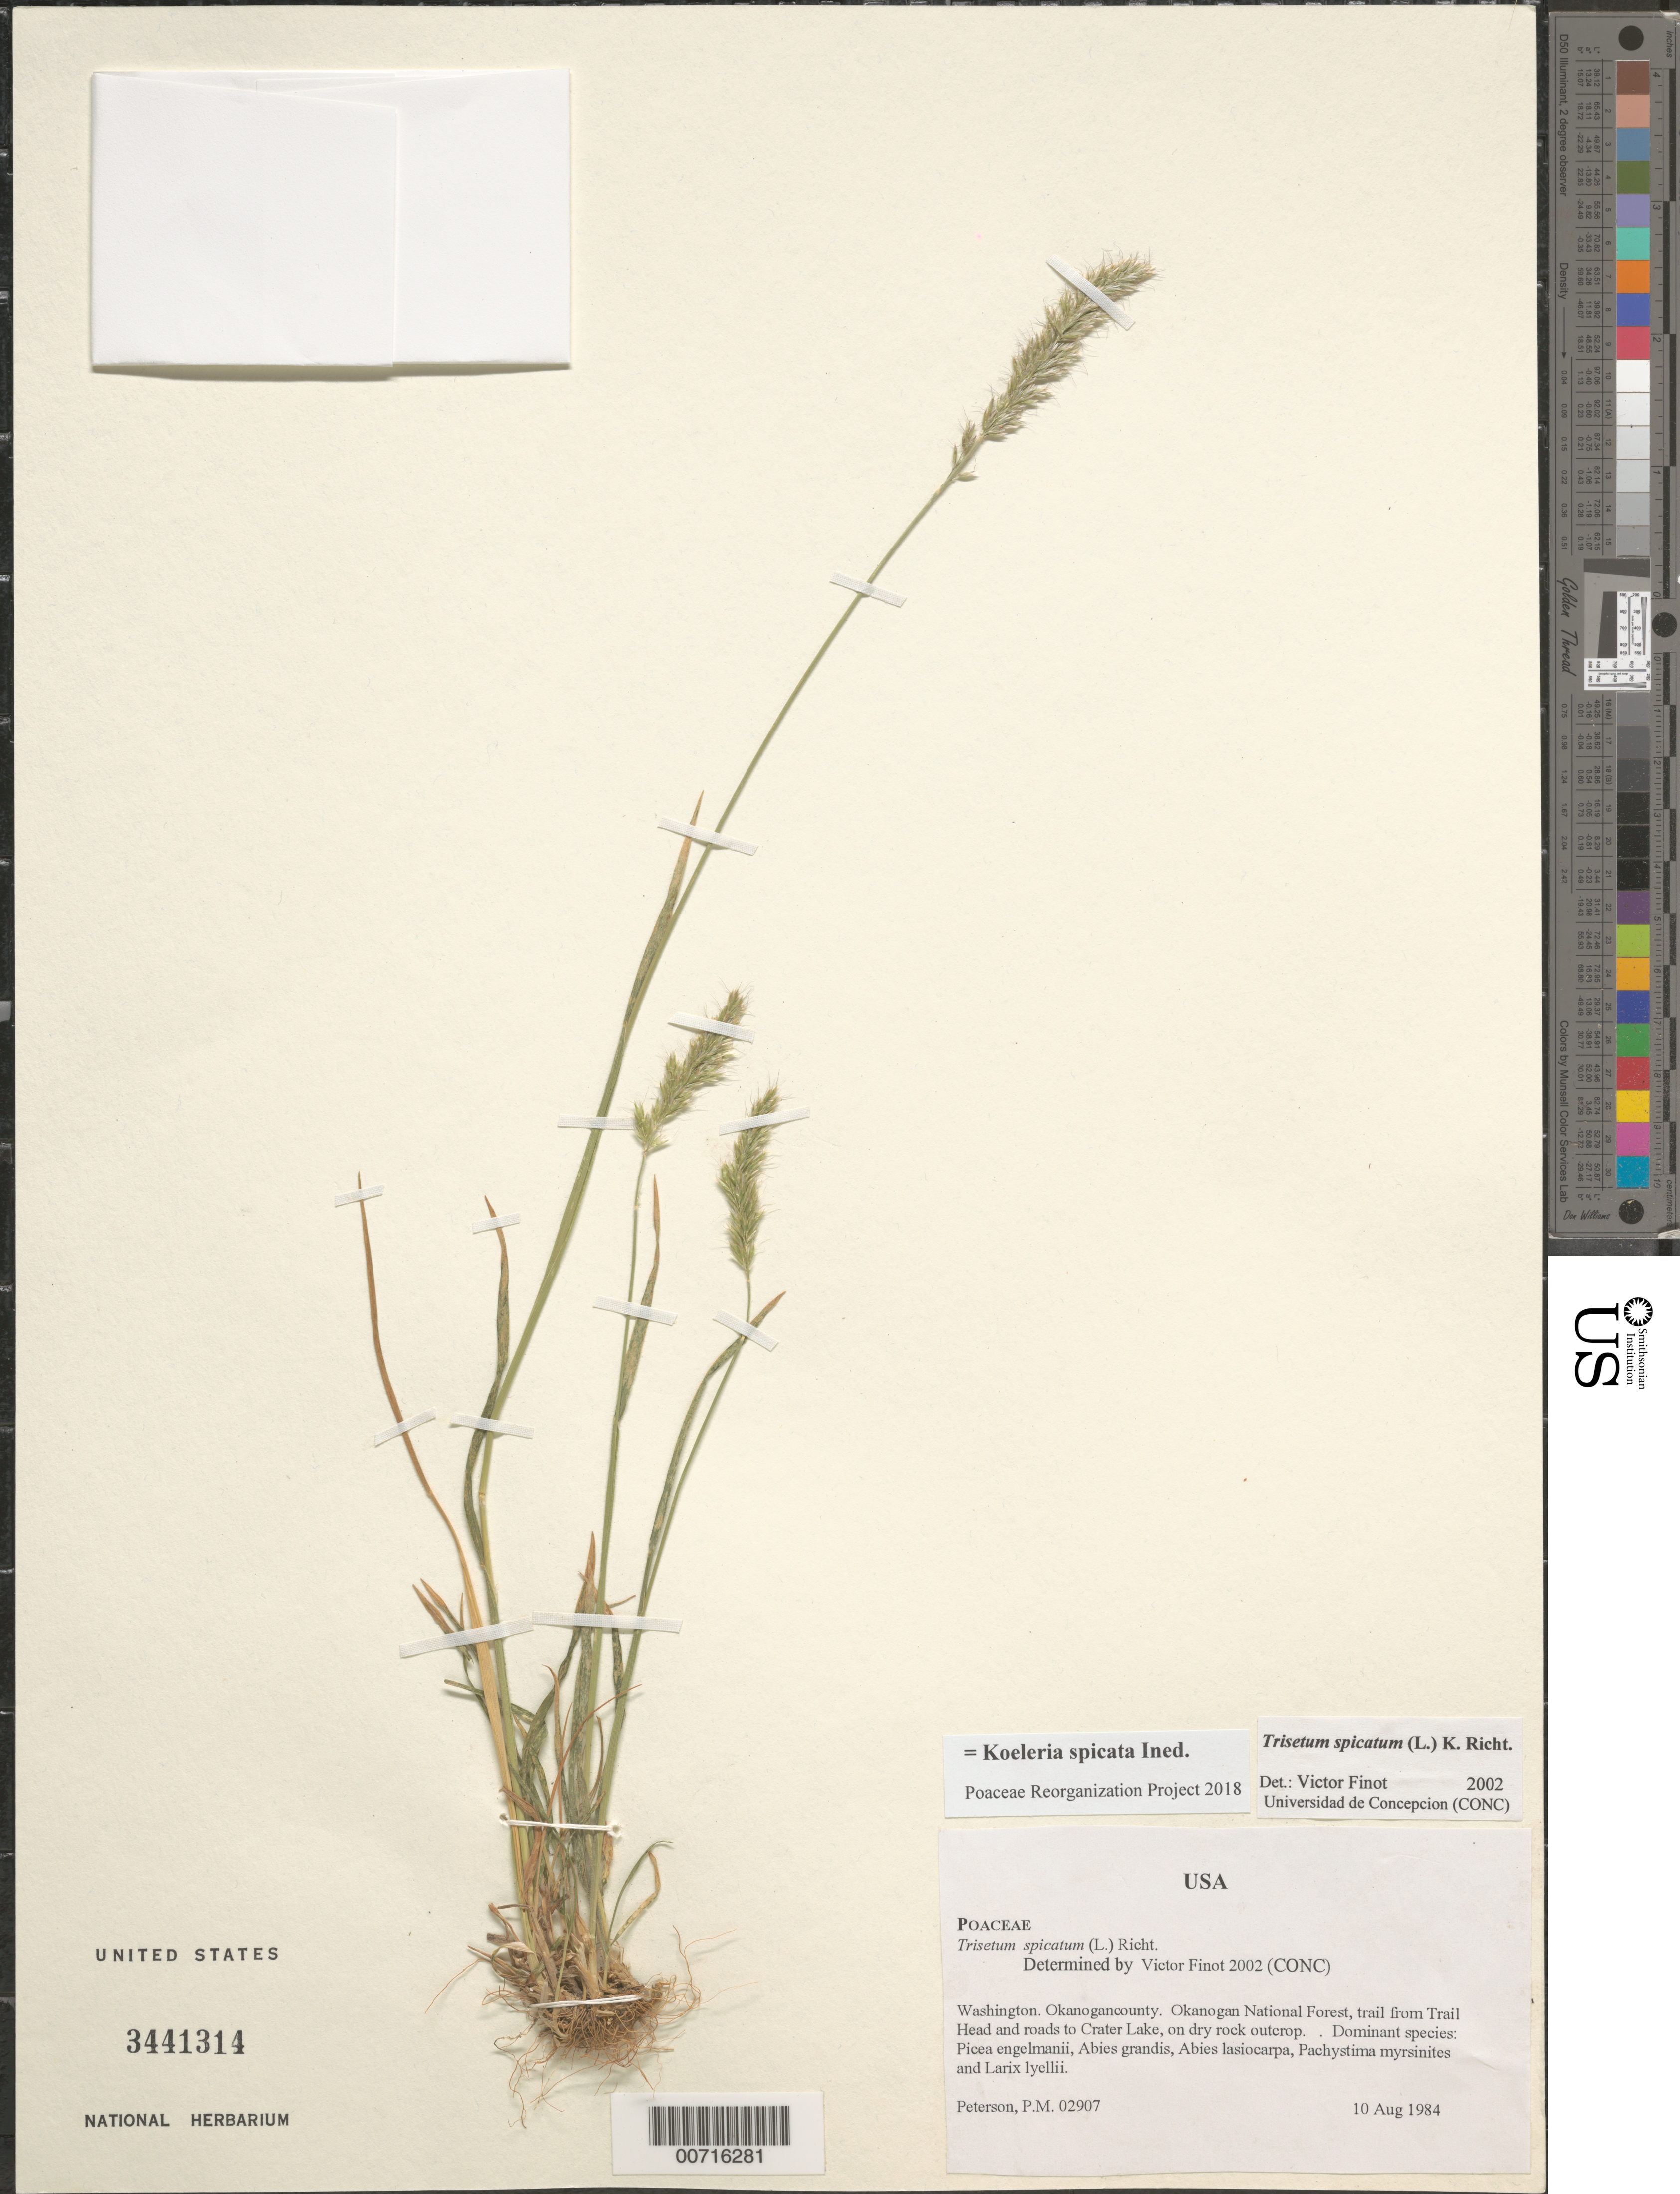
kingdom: Plantae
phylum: Tracheophyta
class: Liliopsida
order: Poales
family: Poaceae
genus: Koeleria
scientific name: Koeleria spicata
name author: (L.) Barberá et al.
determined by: Poaceae Reorganization Project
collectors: P. M. Peterson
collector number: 02907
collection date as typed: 10 Aug 1984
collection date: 1984-08-10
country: United States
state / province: Washington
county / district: Okanogan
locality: Okanogan National Forest, trail from Trail Head and roads to Crater Lake, on dry rock outcrop.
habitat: Dominant species: Picea engelmanii, Abies grandis, Abies lasiocarpa, Pachystima myrsinites and Larix lyellii.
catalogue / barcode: US 3441314